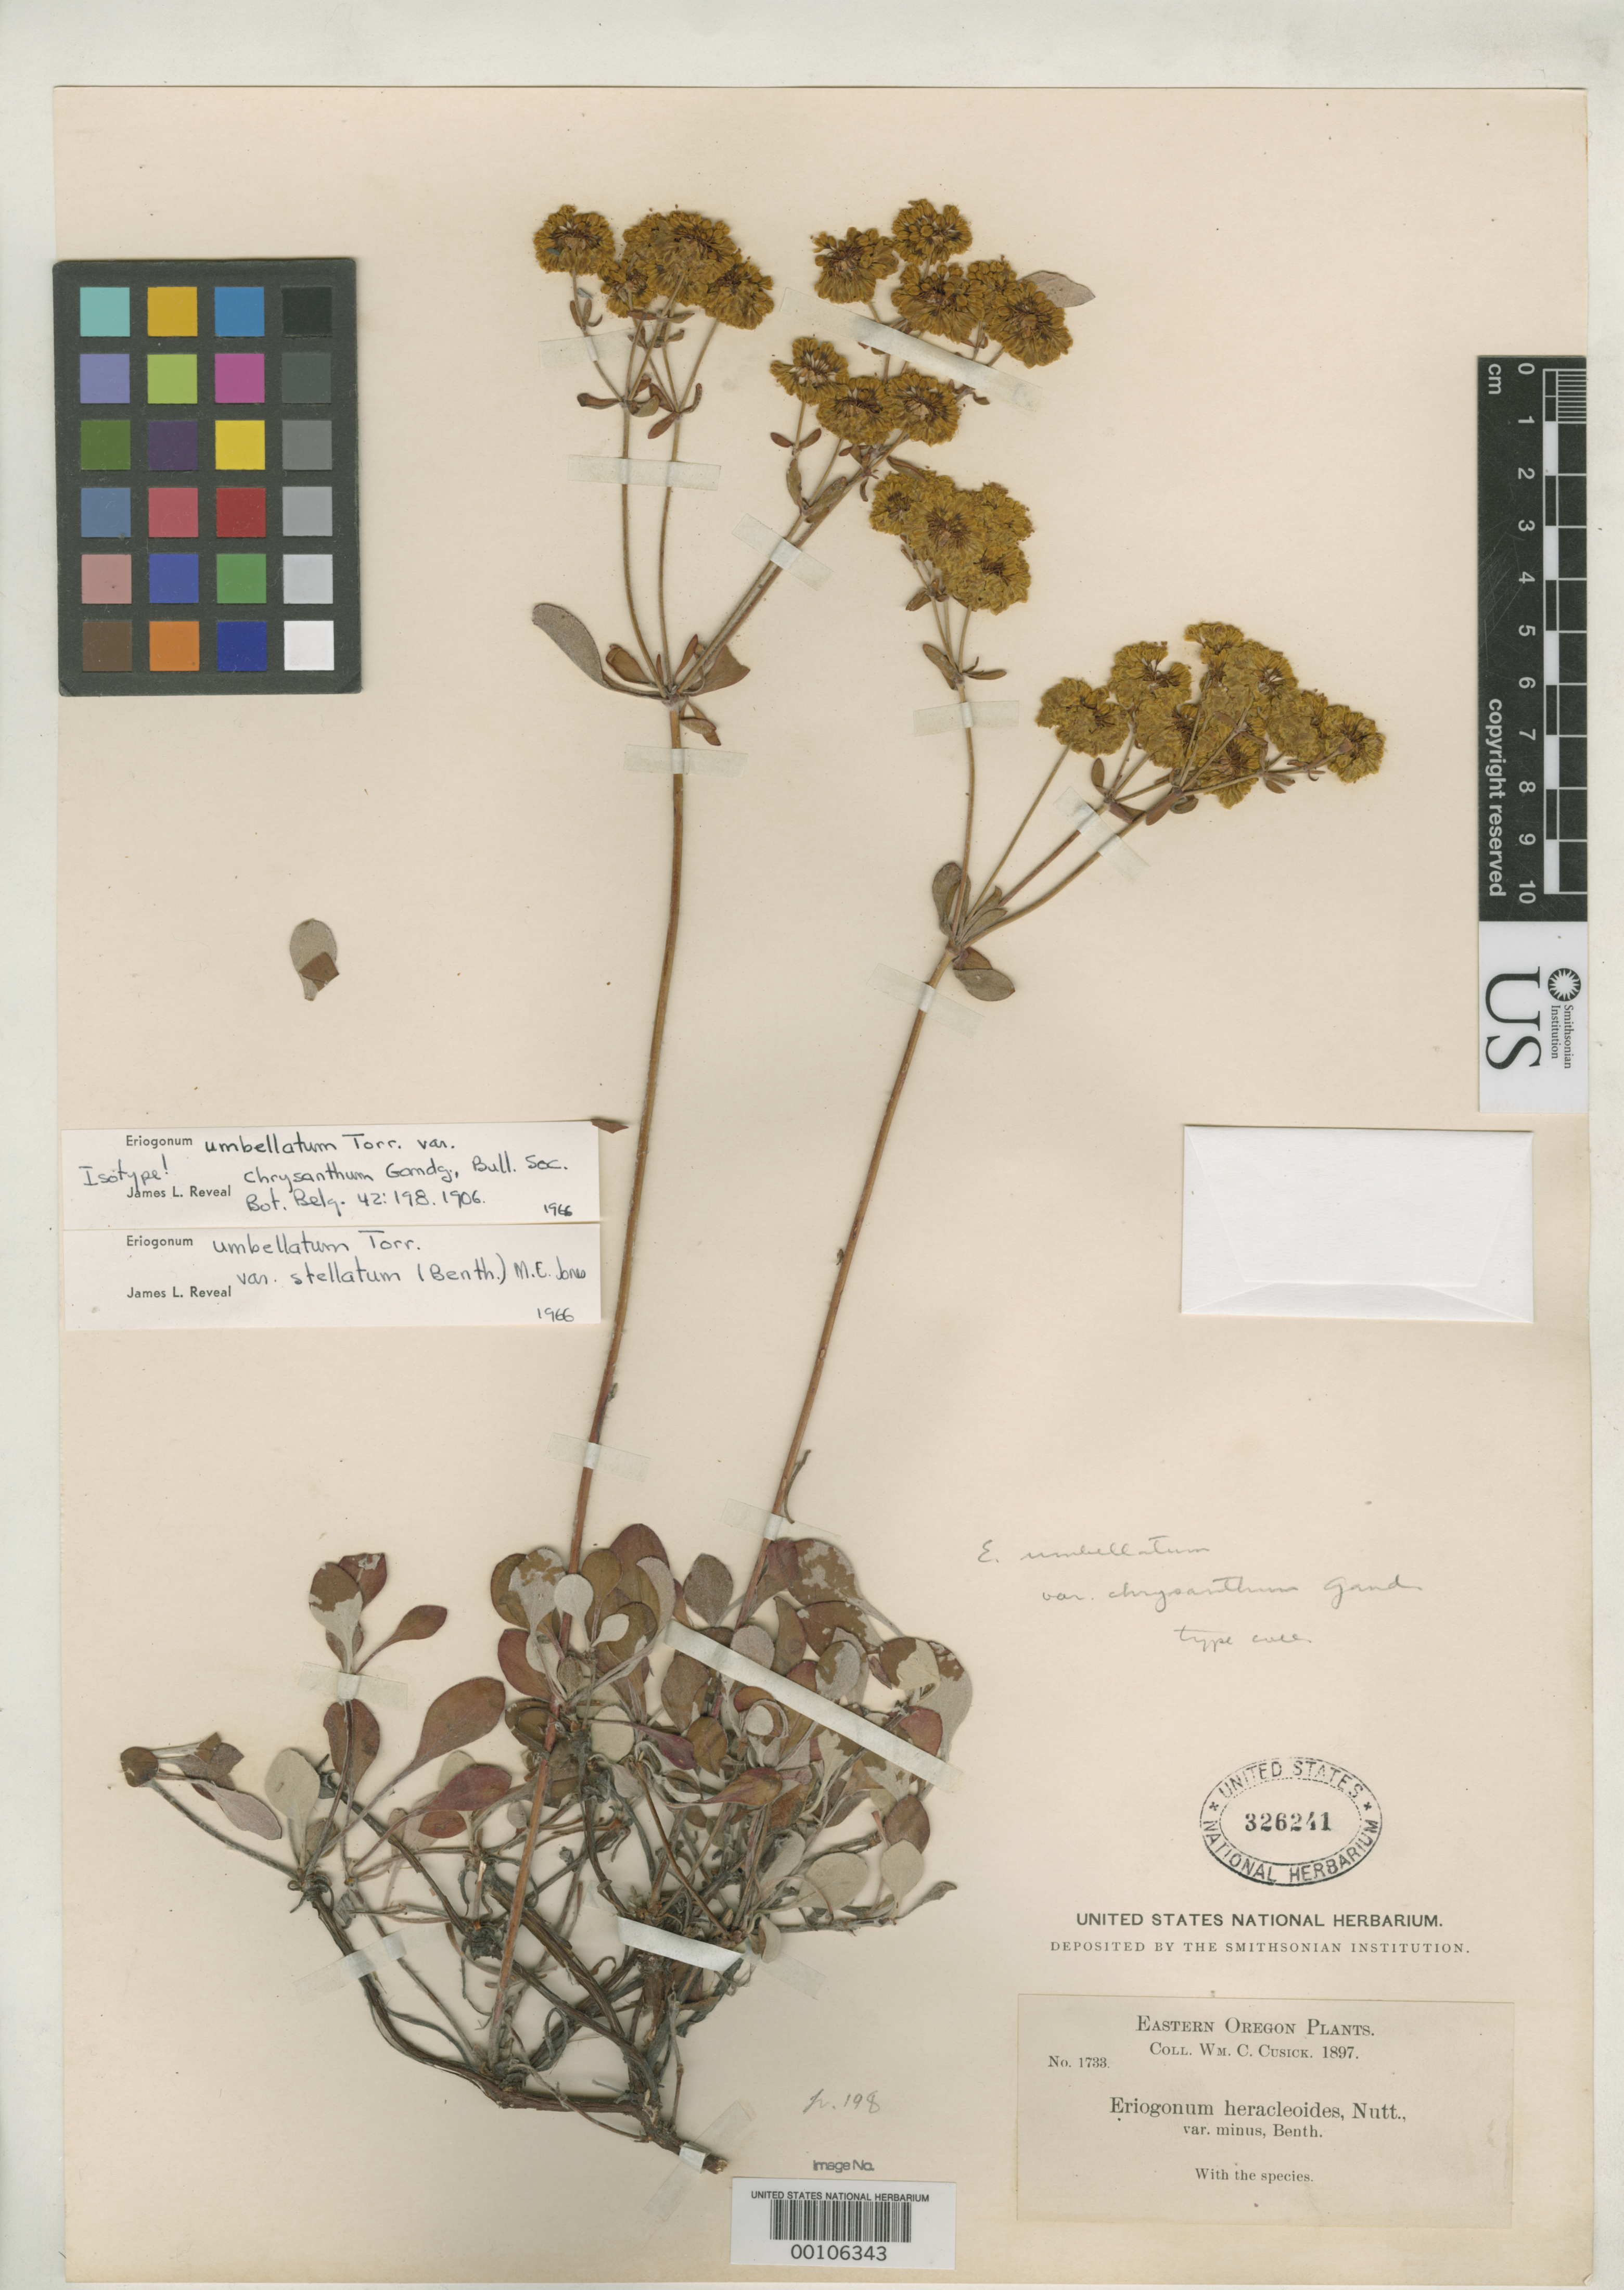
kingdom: Plantae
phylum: Tracheophyta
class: Magnoliopsida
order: Caryophyllales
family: Polygonaceae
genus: Eriogonum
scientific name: Eriogonum umbellatum var. chrysanthum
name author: Gand.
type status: Isotype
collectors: W. C. Cusick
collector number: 1733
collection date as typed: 1897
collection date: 1897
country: United States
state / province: Oregon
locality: Eastern Oregon.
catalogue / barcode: US 326241